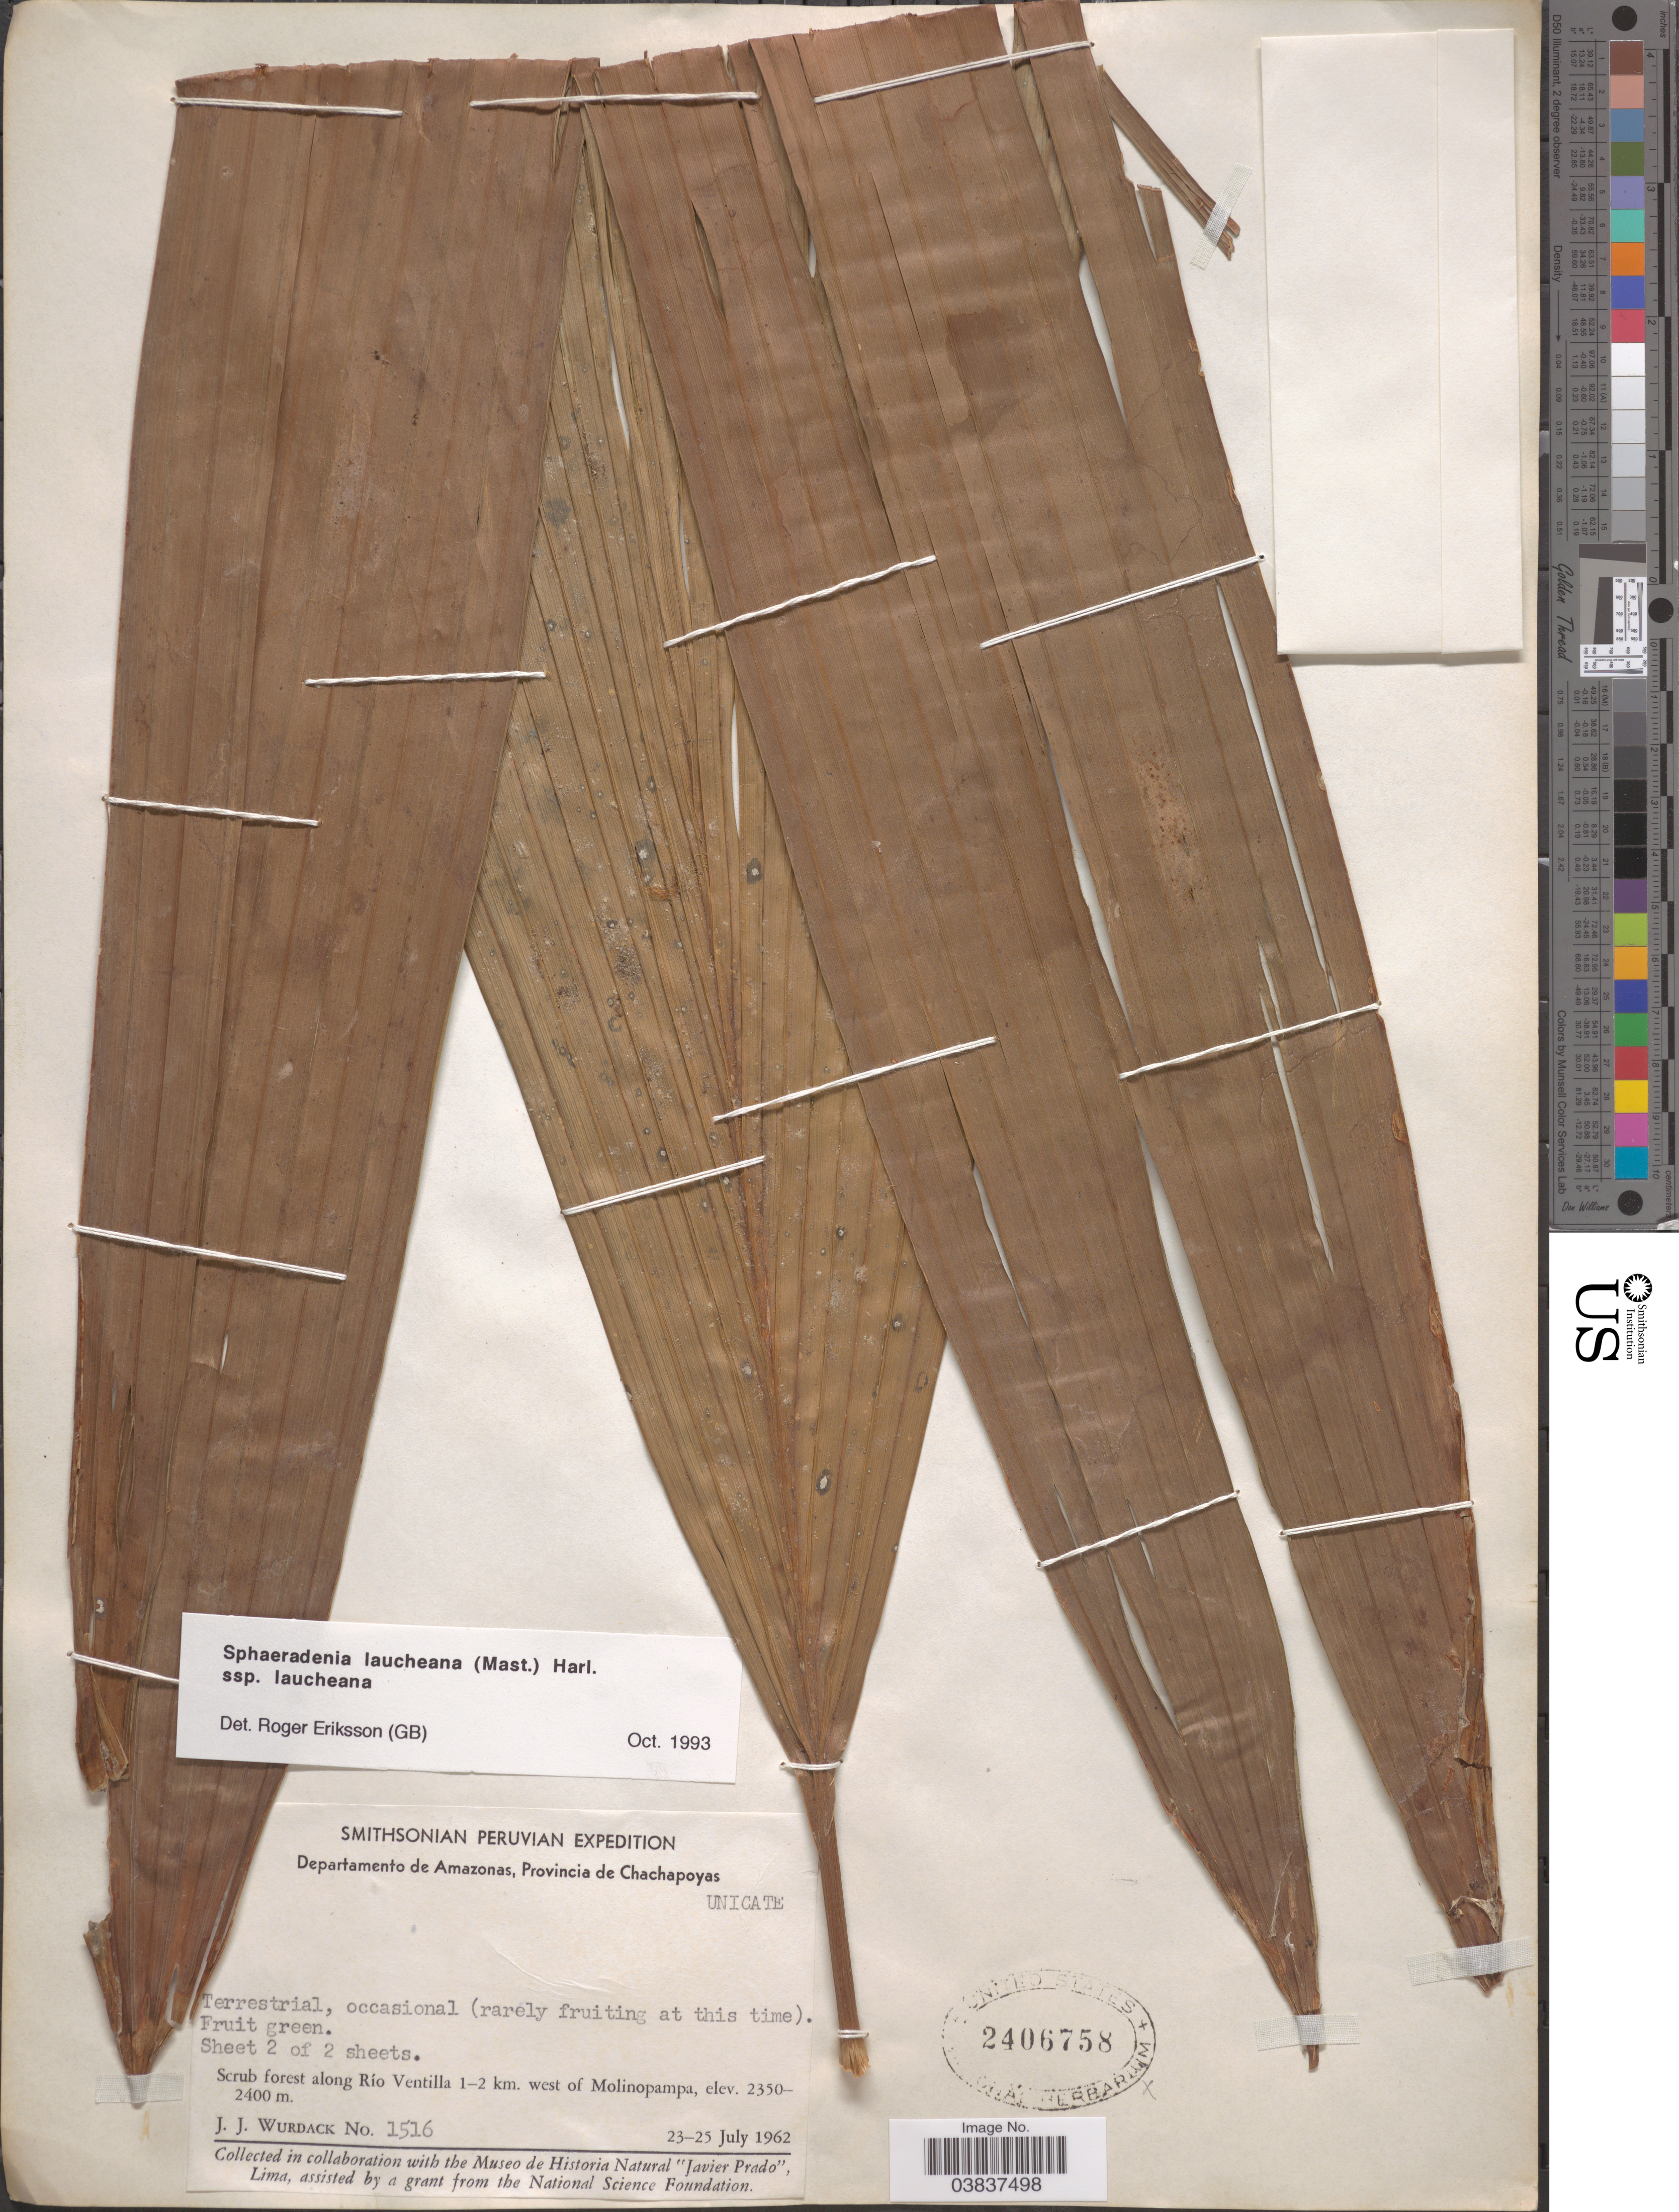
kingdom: Plantae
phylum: Tracheophyta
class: Liliopsida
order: Pandanales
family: Cyclanthaceae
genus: Sphaeradenia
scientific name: Sphaeradenia laucheana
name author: (Mast.) Harling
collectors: J. J. Wurdack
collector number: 1516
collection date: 1962-07-23/1962-07-25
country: Peru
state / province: Amazonas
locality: Departamento de Amazonas, Provincia de Chachapoyas. Forest along Río Ventilla 1-2 km. west of Molinopampa.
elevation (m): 2350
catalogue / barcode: US 2406758